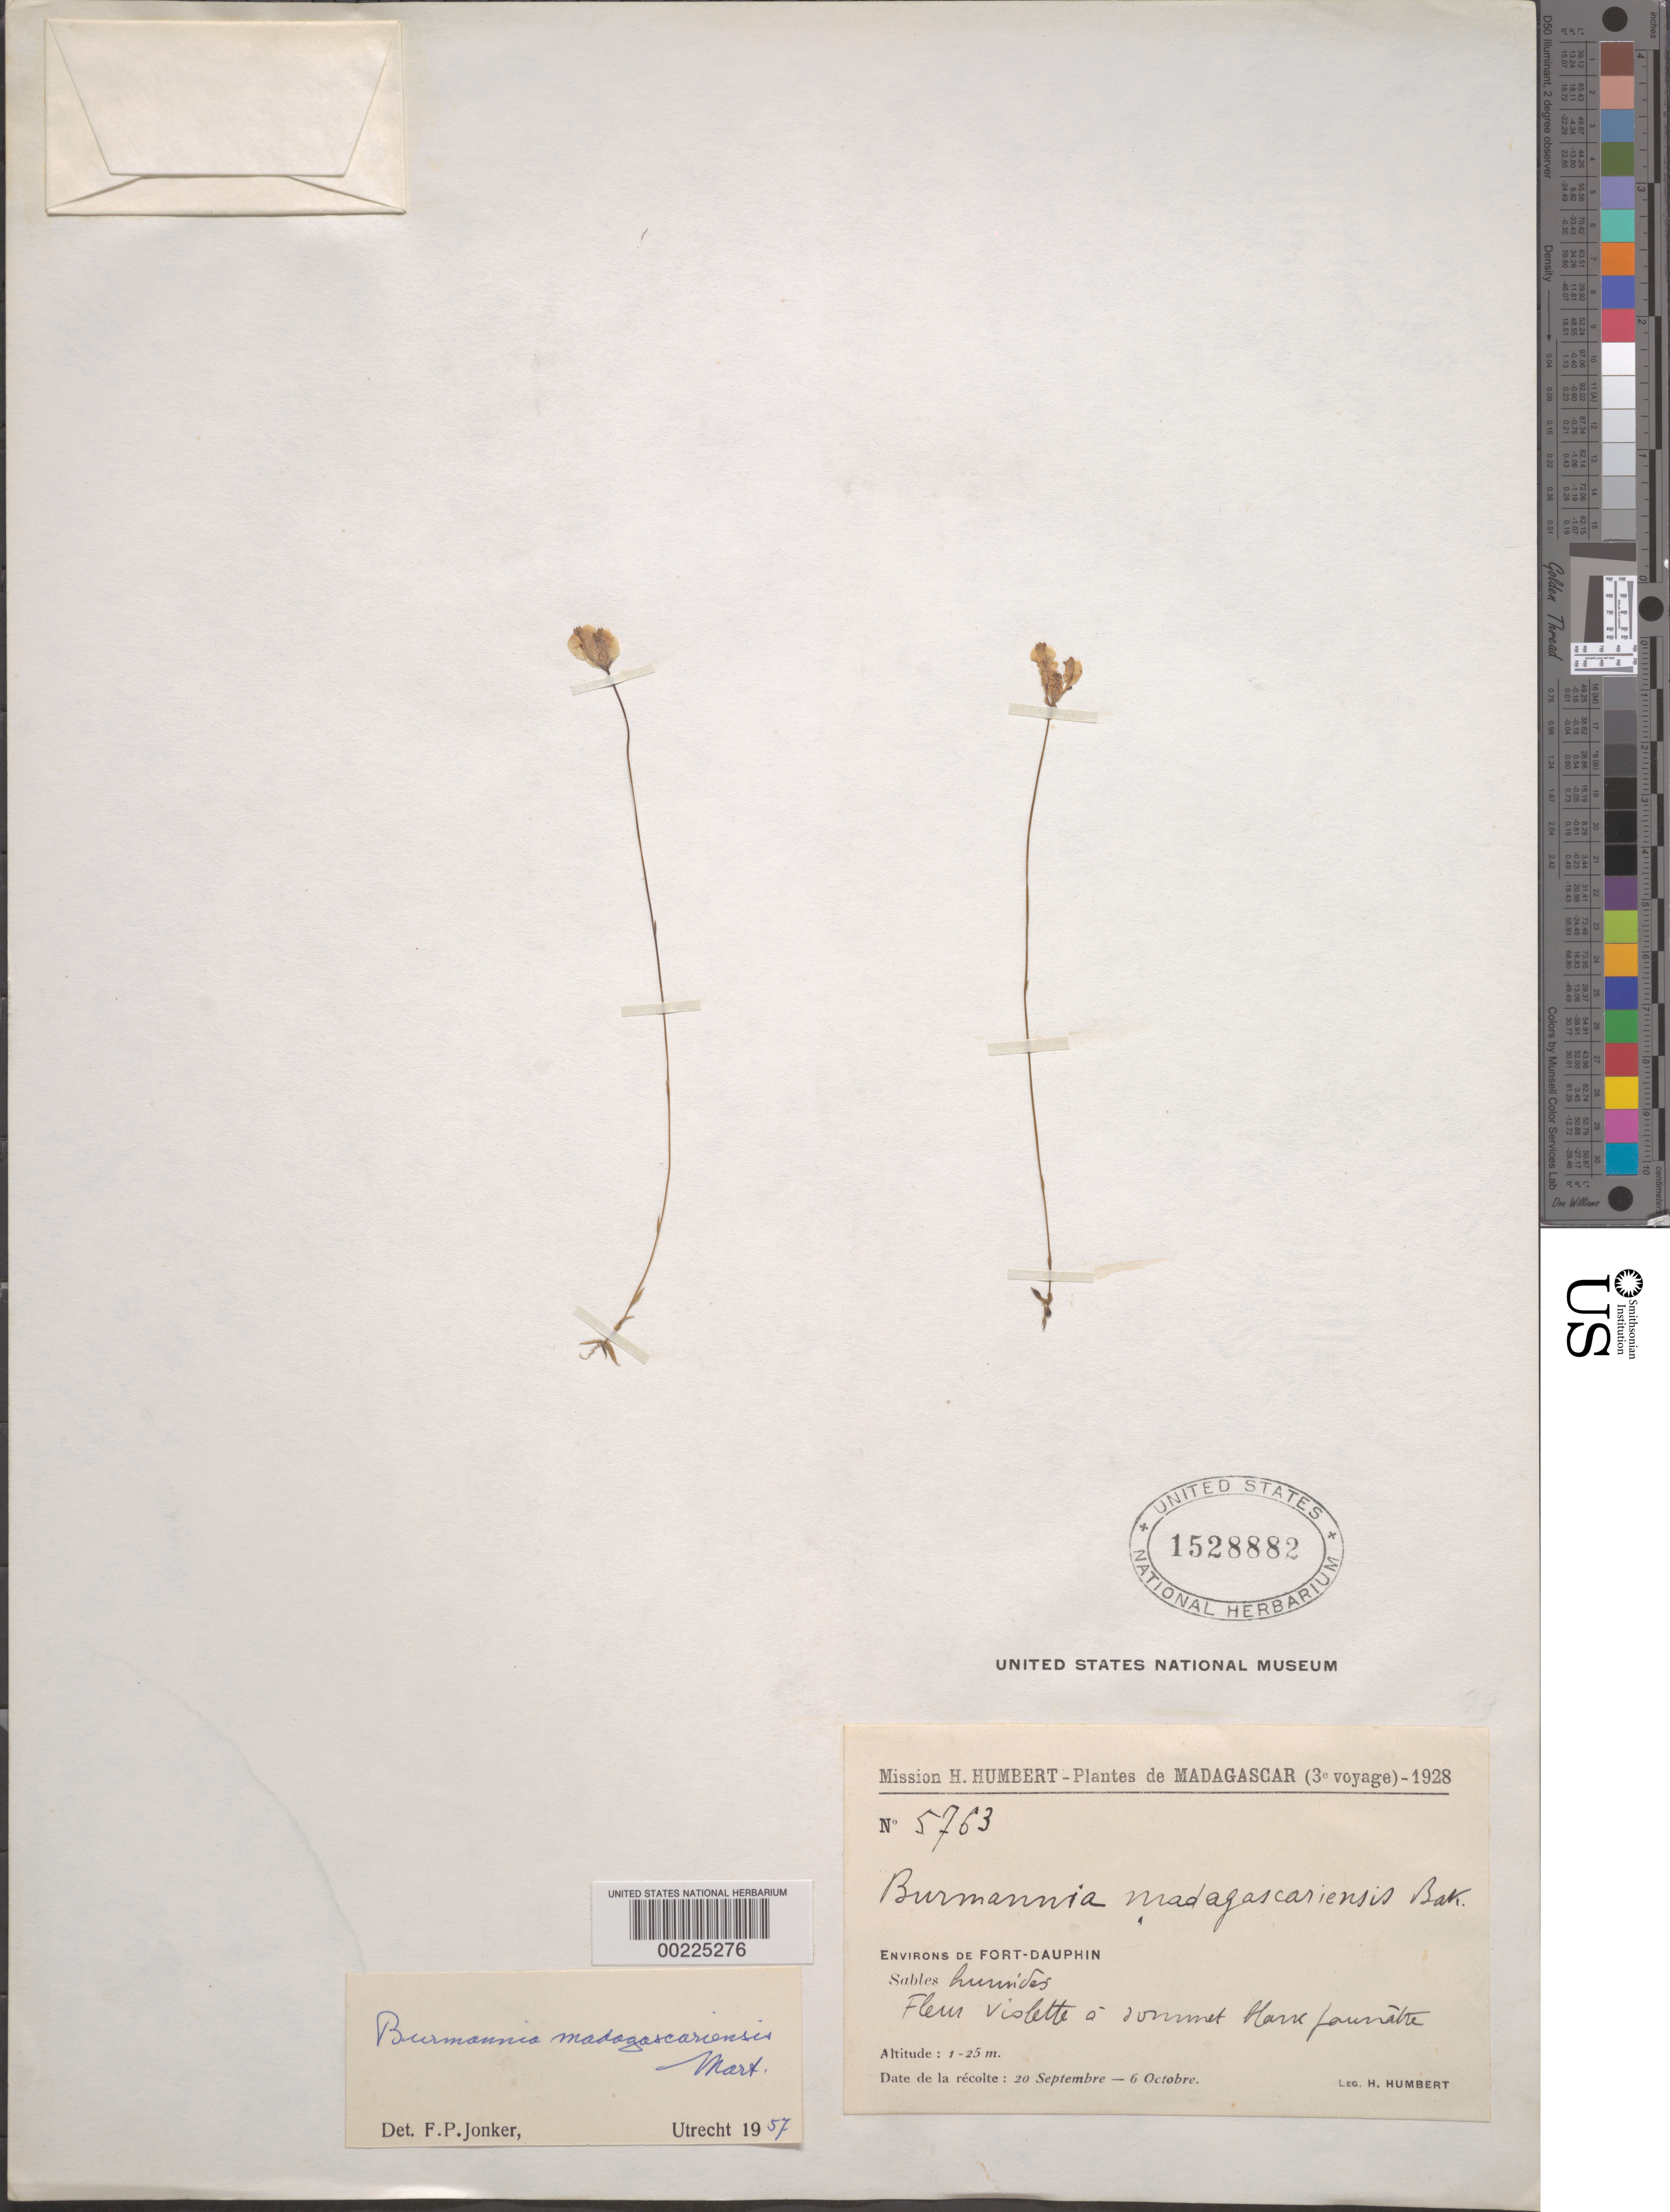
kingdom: Plantae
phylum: Tracheophyta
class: Liliopsida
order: Dioscoreales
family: Burmanniaceae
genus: Burmannia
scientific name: Burmannia madagascariensis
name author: Mart. & Zucc.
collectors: H. Humbert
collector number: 5763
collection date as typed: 20 Sep 1928 to 06 Oct 1928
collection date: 1928-09-20/1928-10-06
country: Madagascar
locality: Fort dauphin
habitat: Damp ground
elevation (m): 1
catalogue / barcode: US 1528882